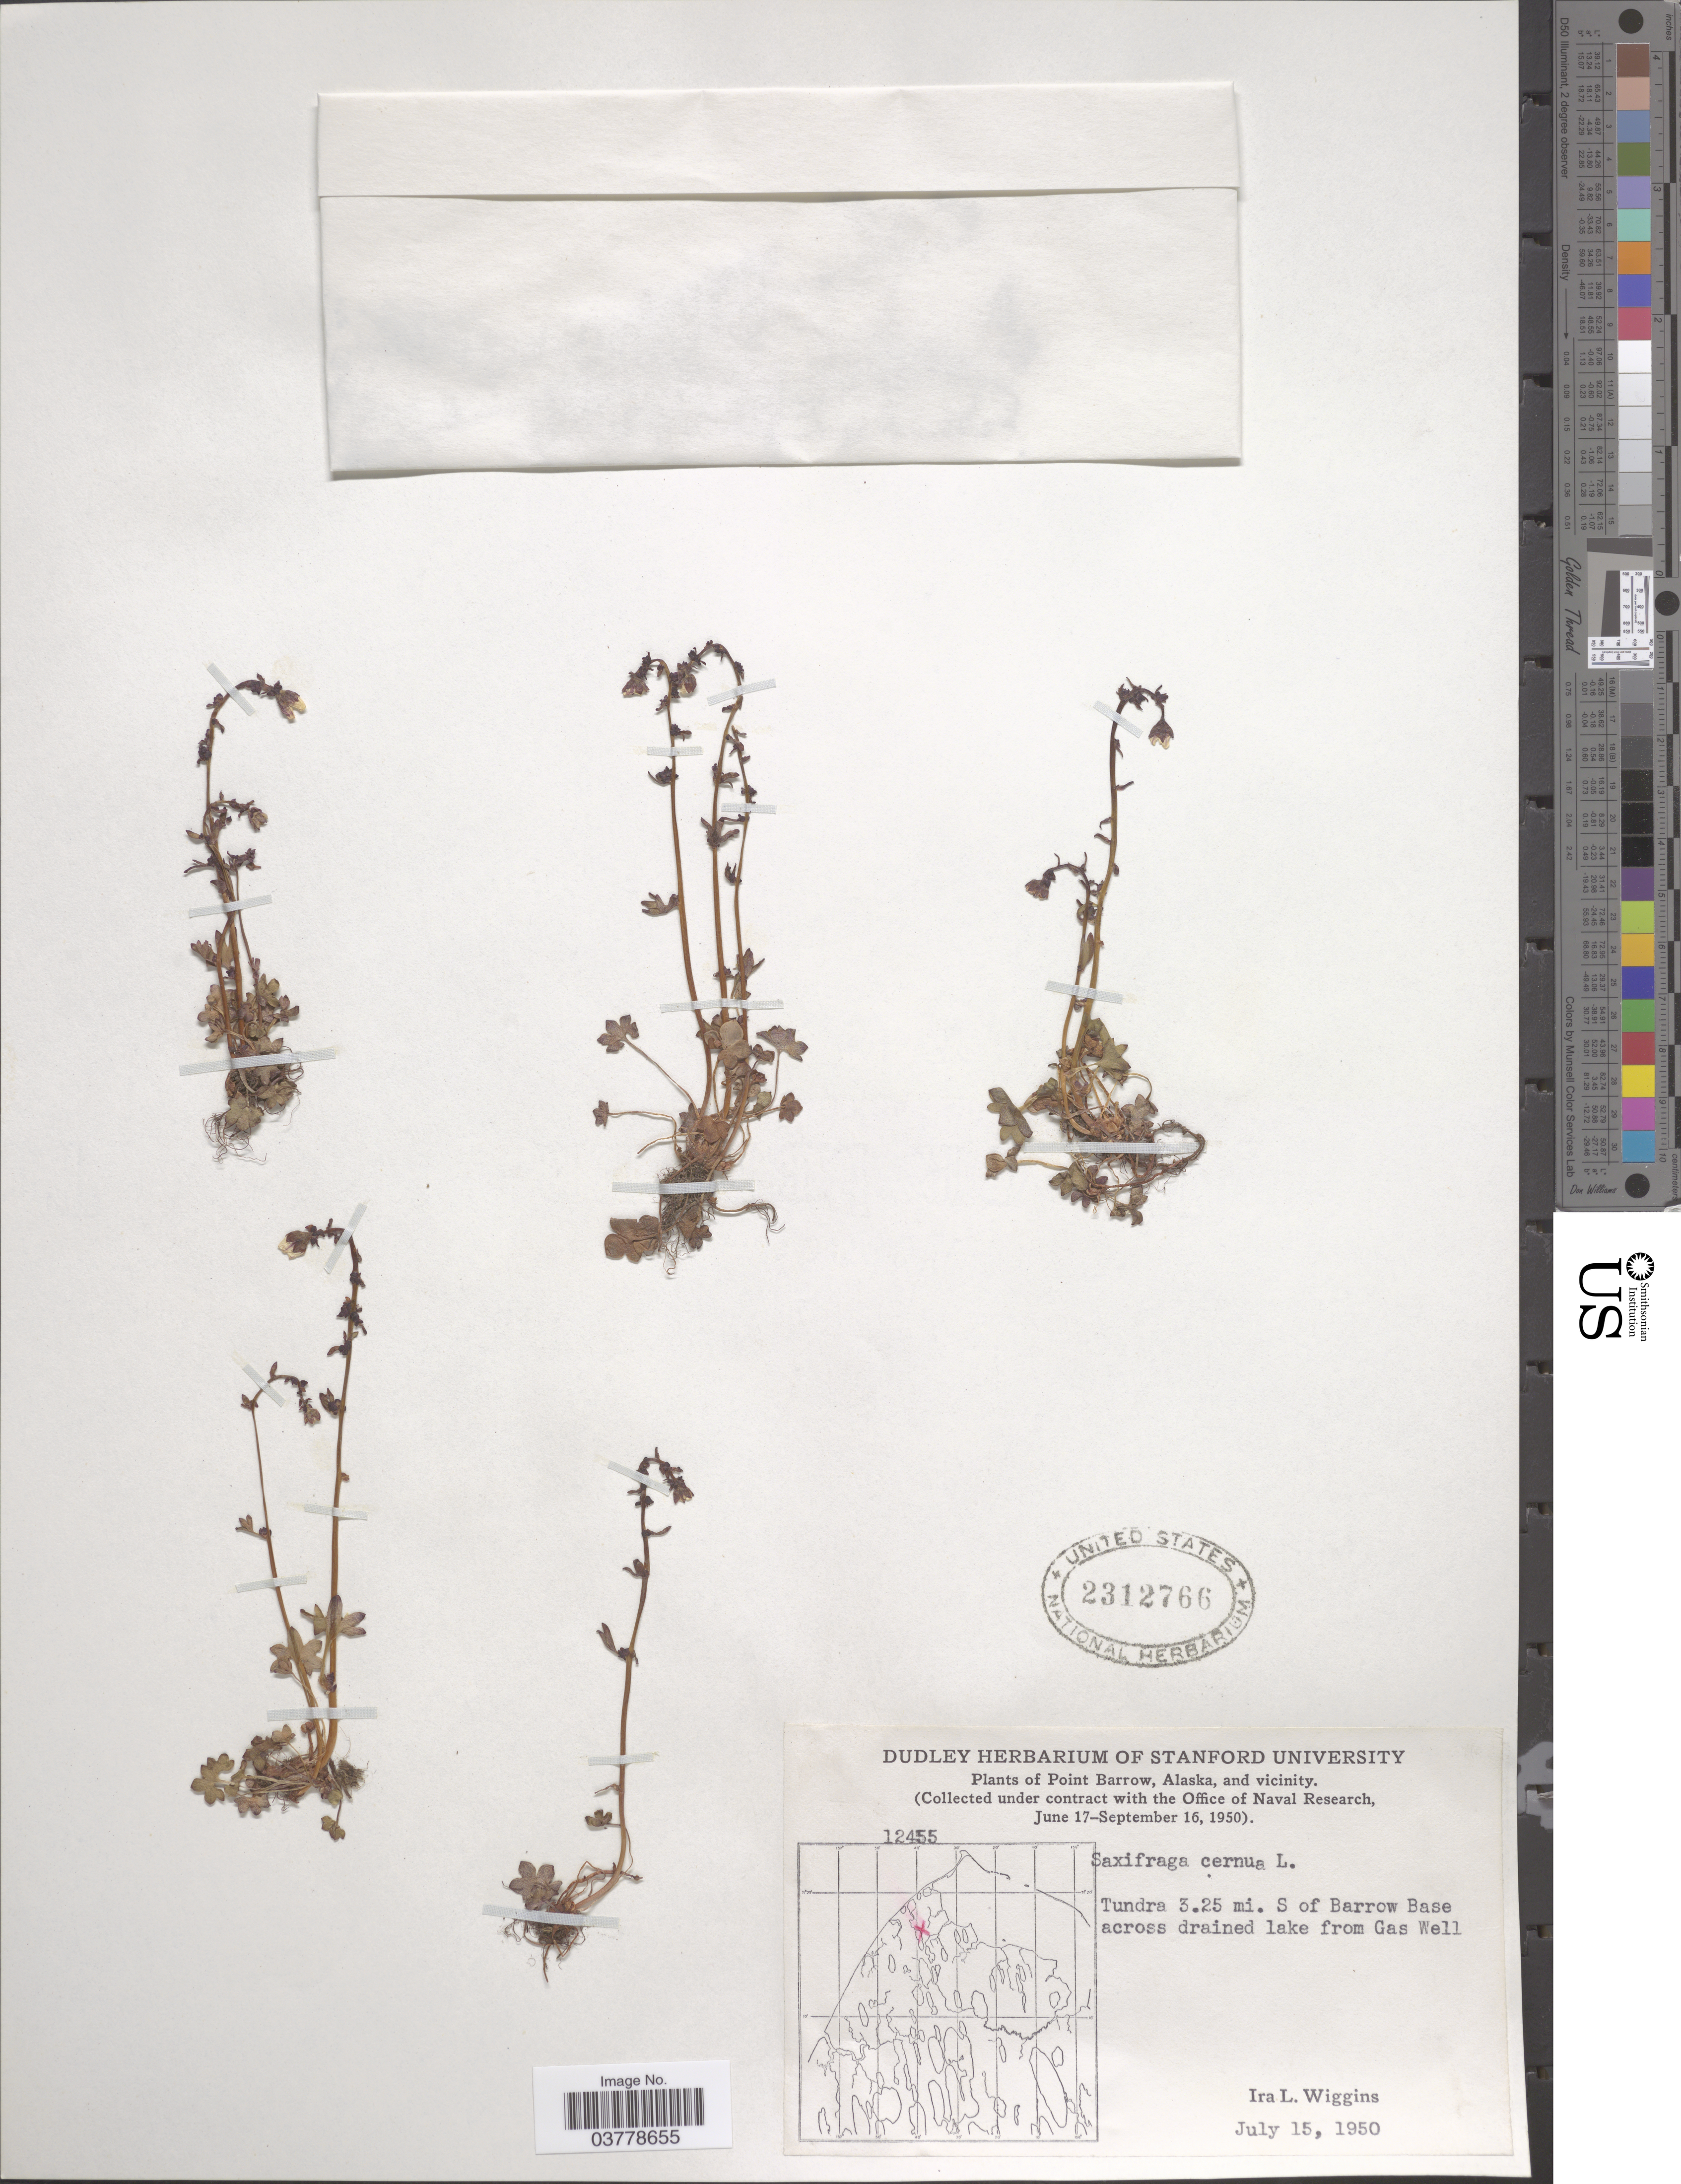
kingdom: Plantae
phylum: Tracheophyta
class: Magnoliopsida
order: Saxifragales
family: Saxifragaceae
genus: Saxifraga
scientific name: Saxifraga cernua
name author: L.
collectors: I. L. Wiggins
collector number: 12455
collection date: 1950-07-15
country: United States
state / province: Alaska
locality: Point Barrow, Alaska, and vicinity. Tundra 3.25 mi. S of Barrow Base across drained lake from Gas Well.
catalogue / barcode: US 2312766